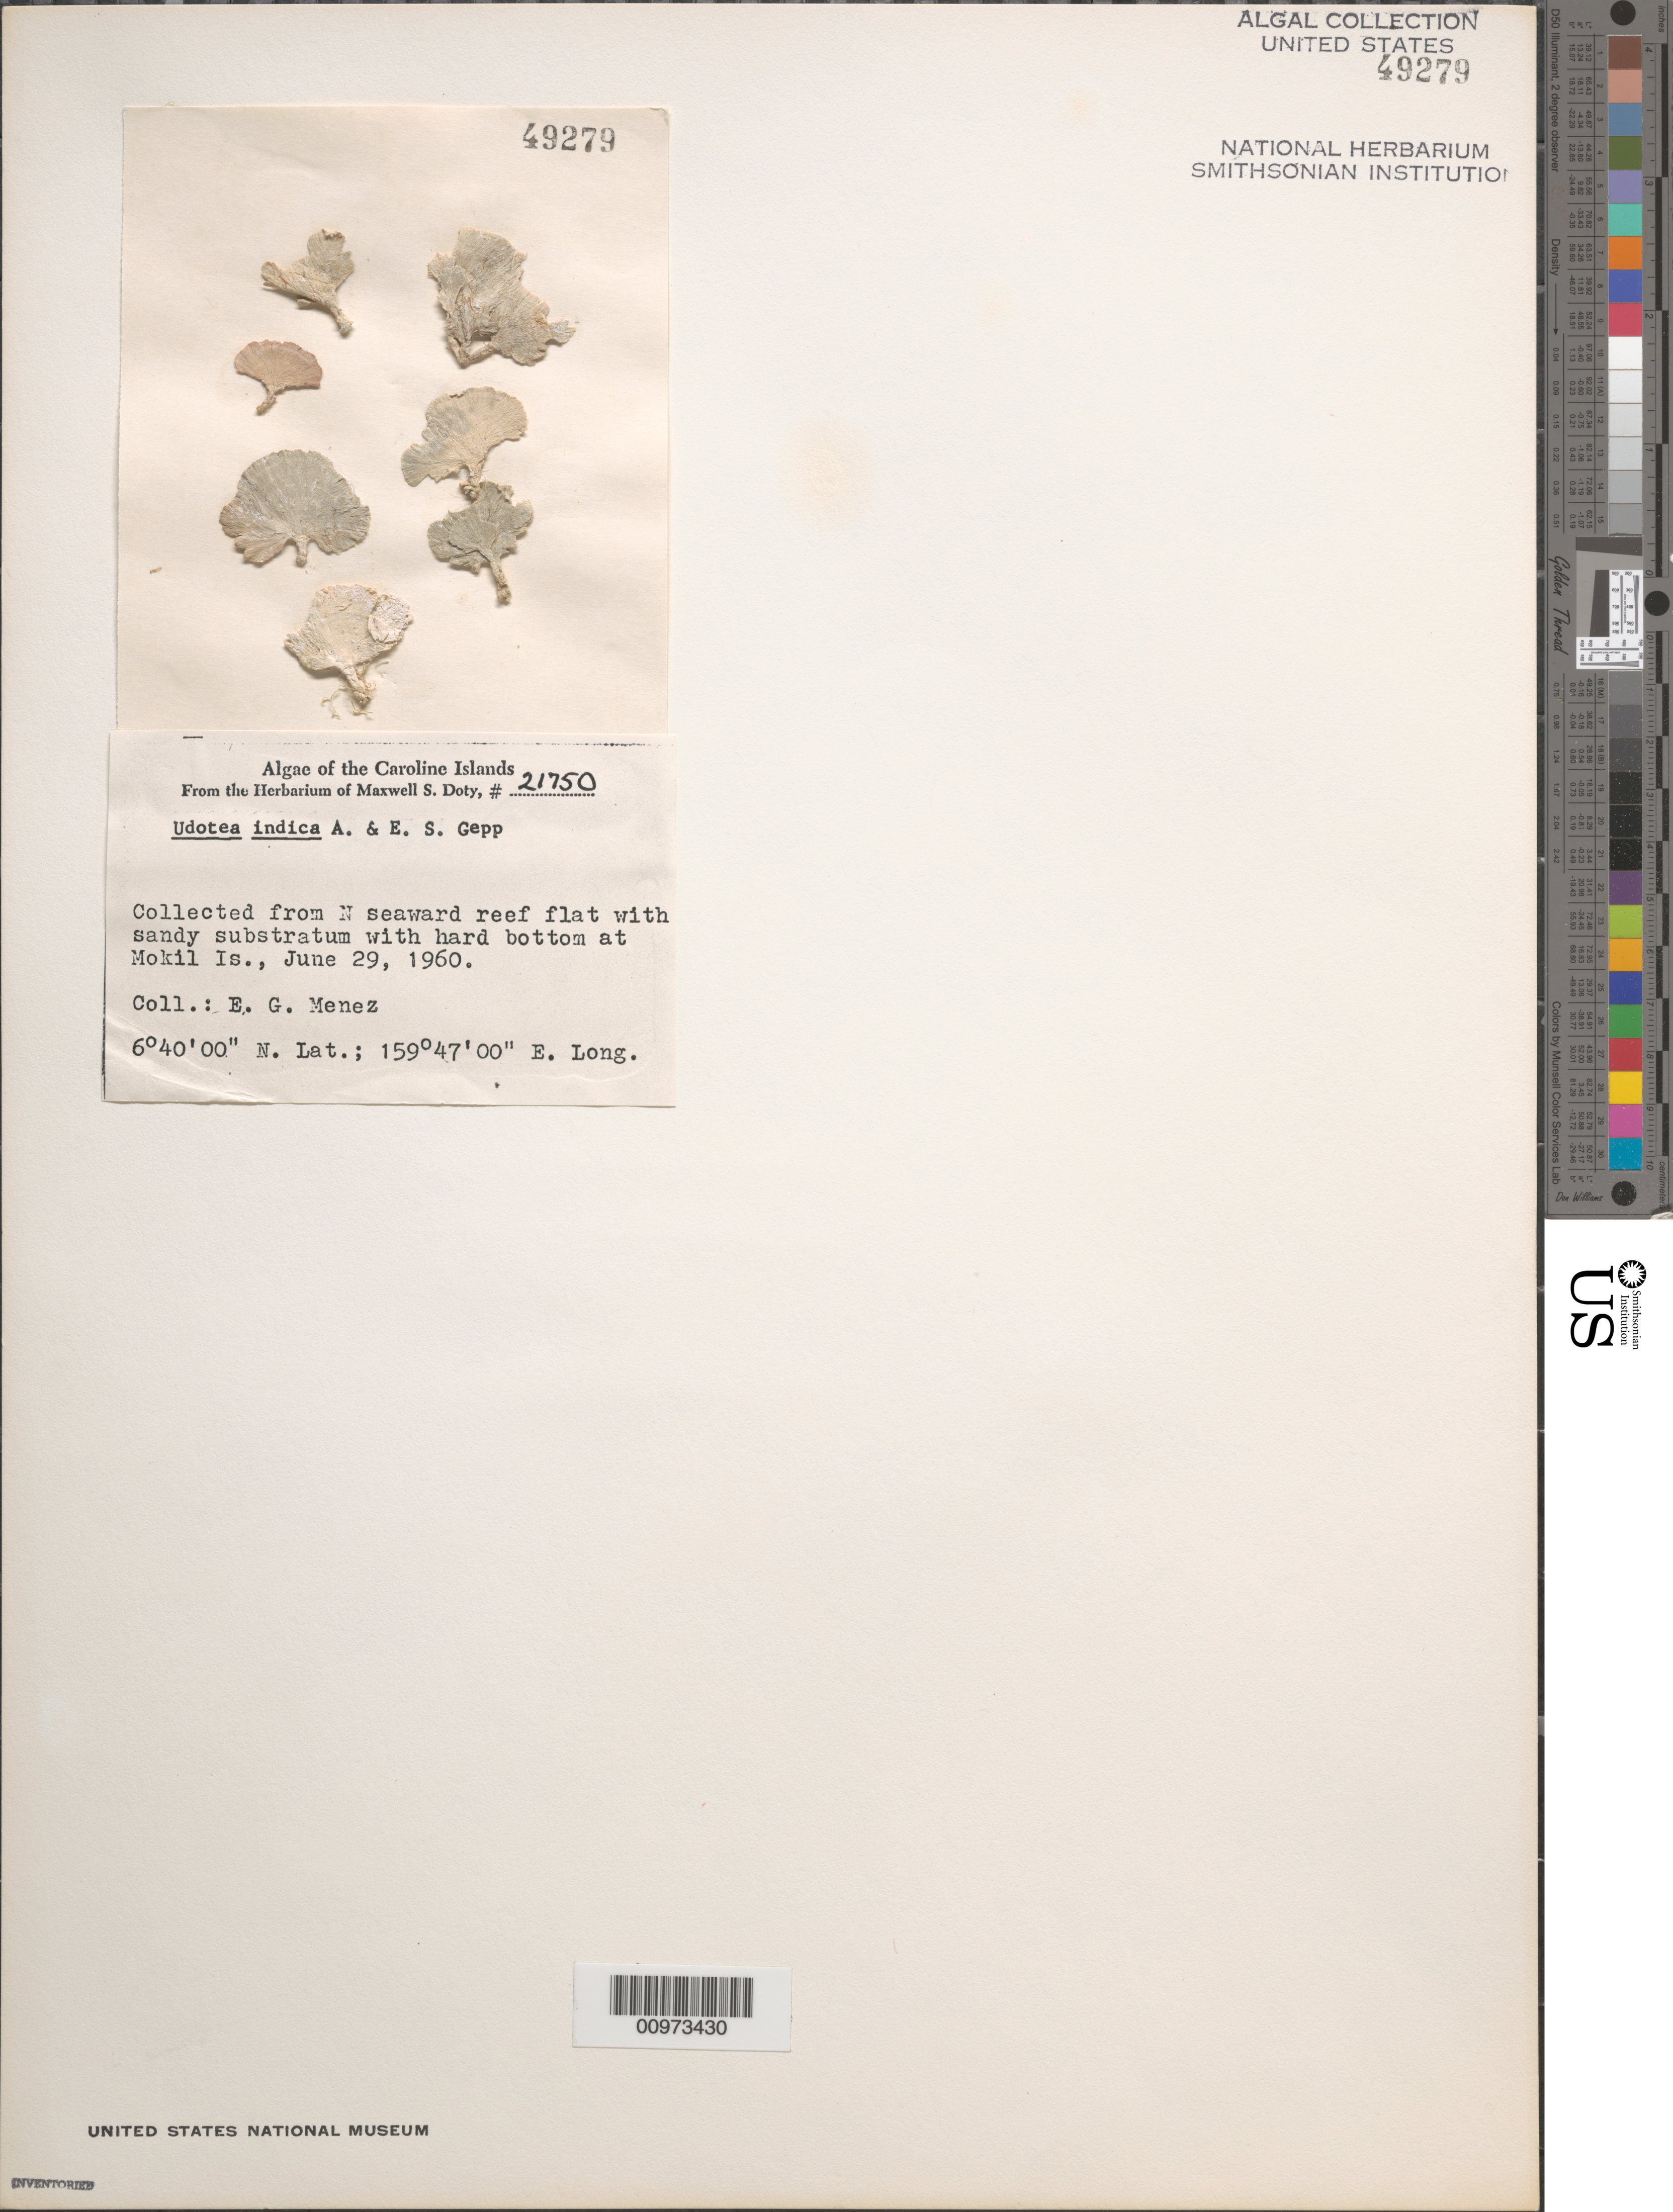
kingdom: Plantae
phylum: Chlorophyta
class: Ulvophyceae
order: Bryopsidales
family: Udoteaceae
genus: Udotea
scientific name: Udotea indica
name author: A. Gepp & E. Gepp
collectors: Meñez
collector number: MSD 21750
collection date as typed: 29 Jun 1960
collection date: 1960-06-29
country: Micronesia, Federated States of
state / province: Pohnpei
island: Mwokil (Mokil) Atoll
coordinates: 06 40' 00" N, 159 47' 00" E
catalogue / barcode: US 49279